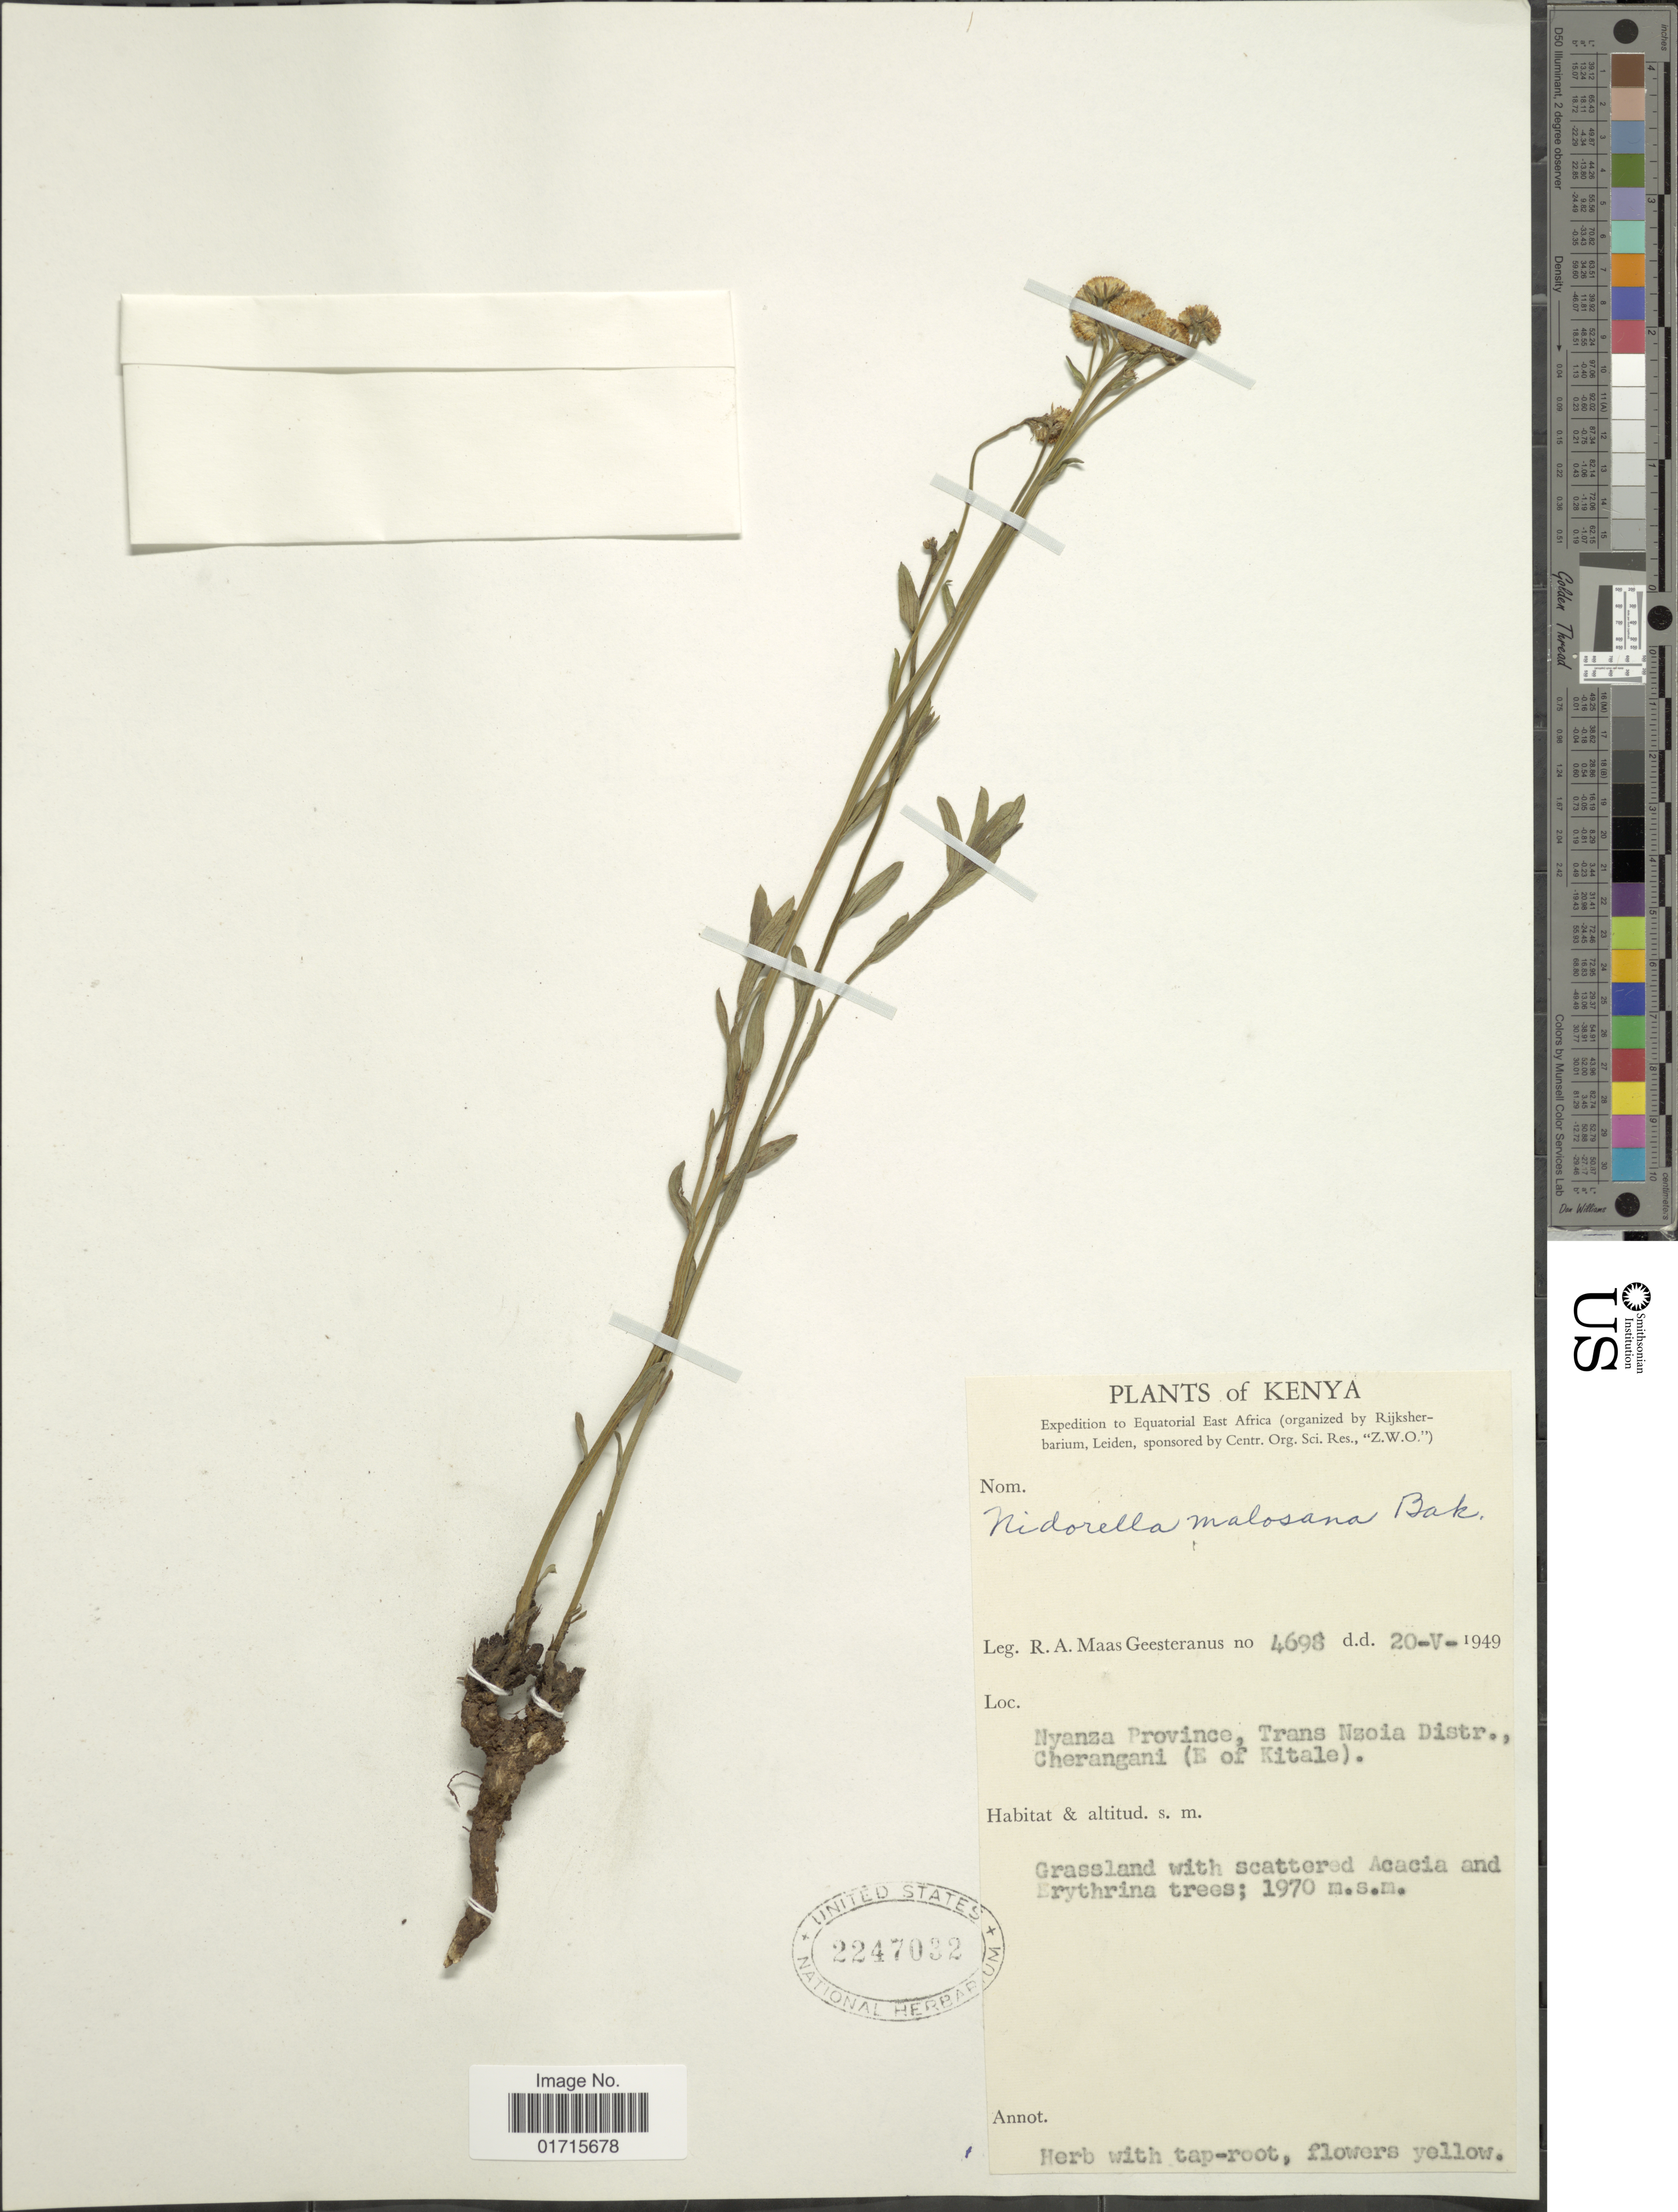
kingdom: Plantae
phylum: Tracheophyta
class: Magnoliopsida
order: Asterales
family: Asteraceae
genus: Nidorella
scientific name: Nidorella malosana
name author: Baker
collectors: R. A. Maas Geesteranus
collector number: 4698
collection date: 1949-05-20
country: Kenya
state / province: Trans Nzoia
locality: Kenya. Nyanza Province, Trans Nzoia Distr., Cherangani (E of Kitale)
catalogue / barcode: US 2247032